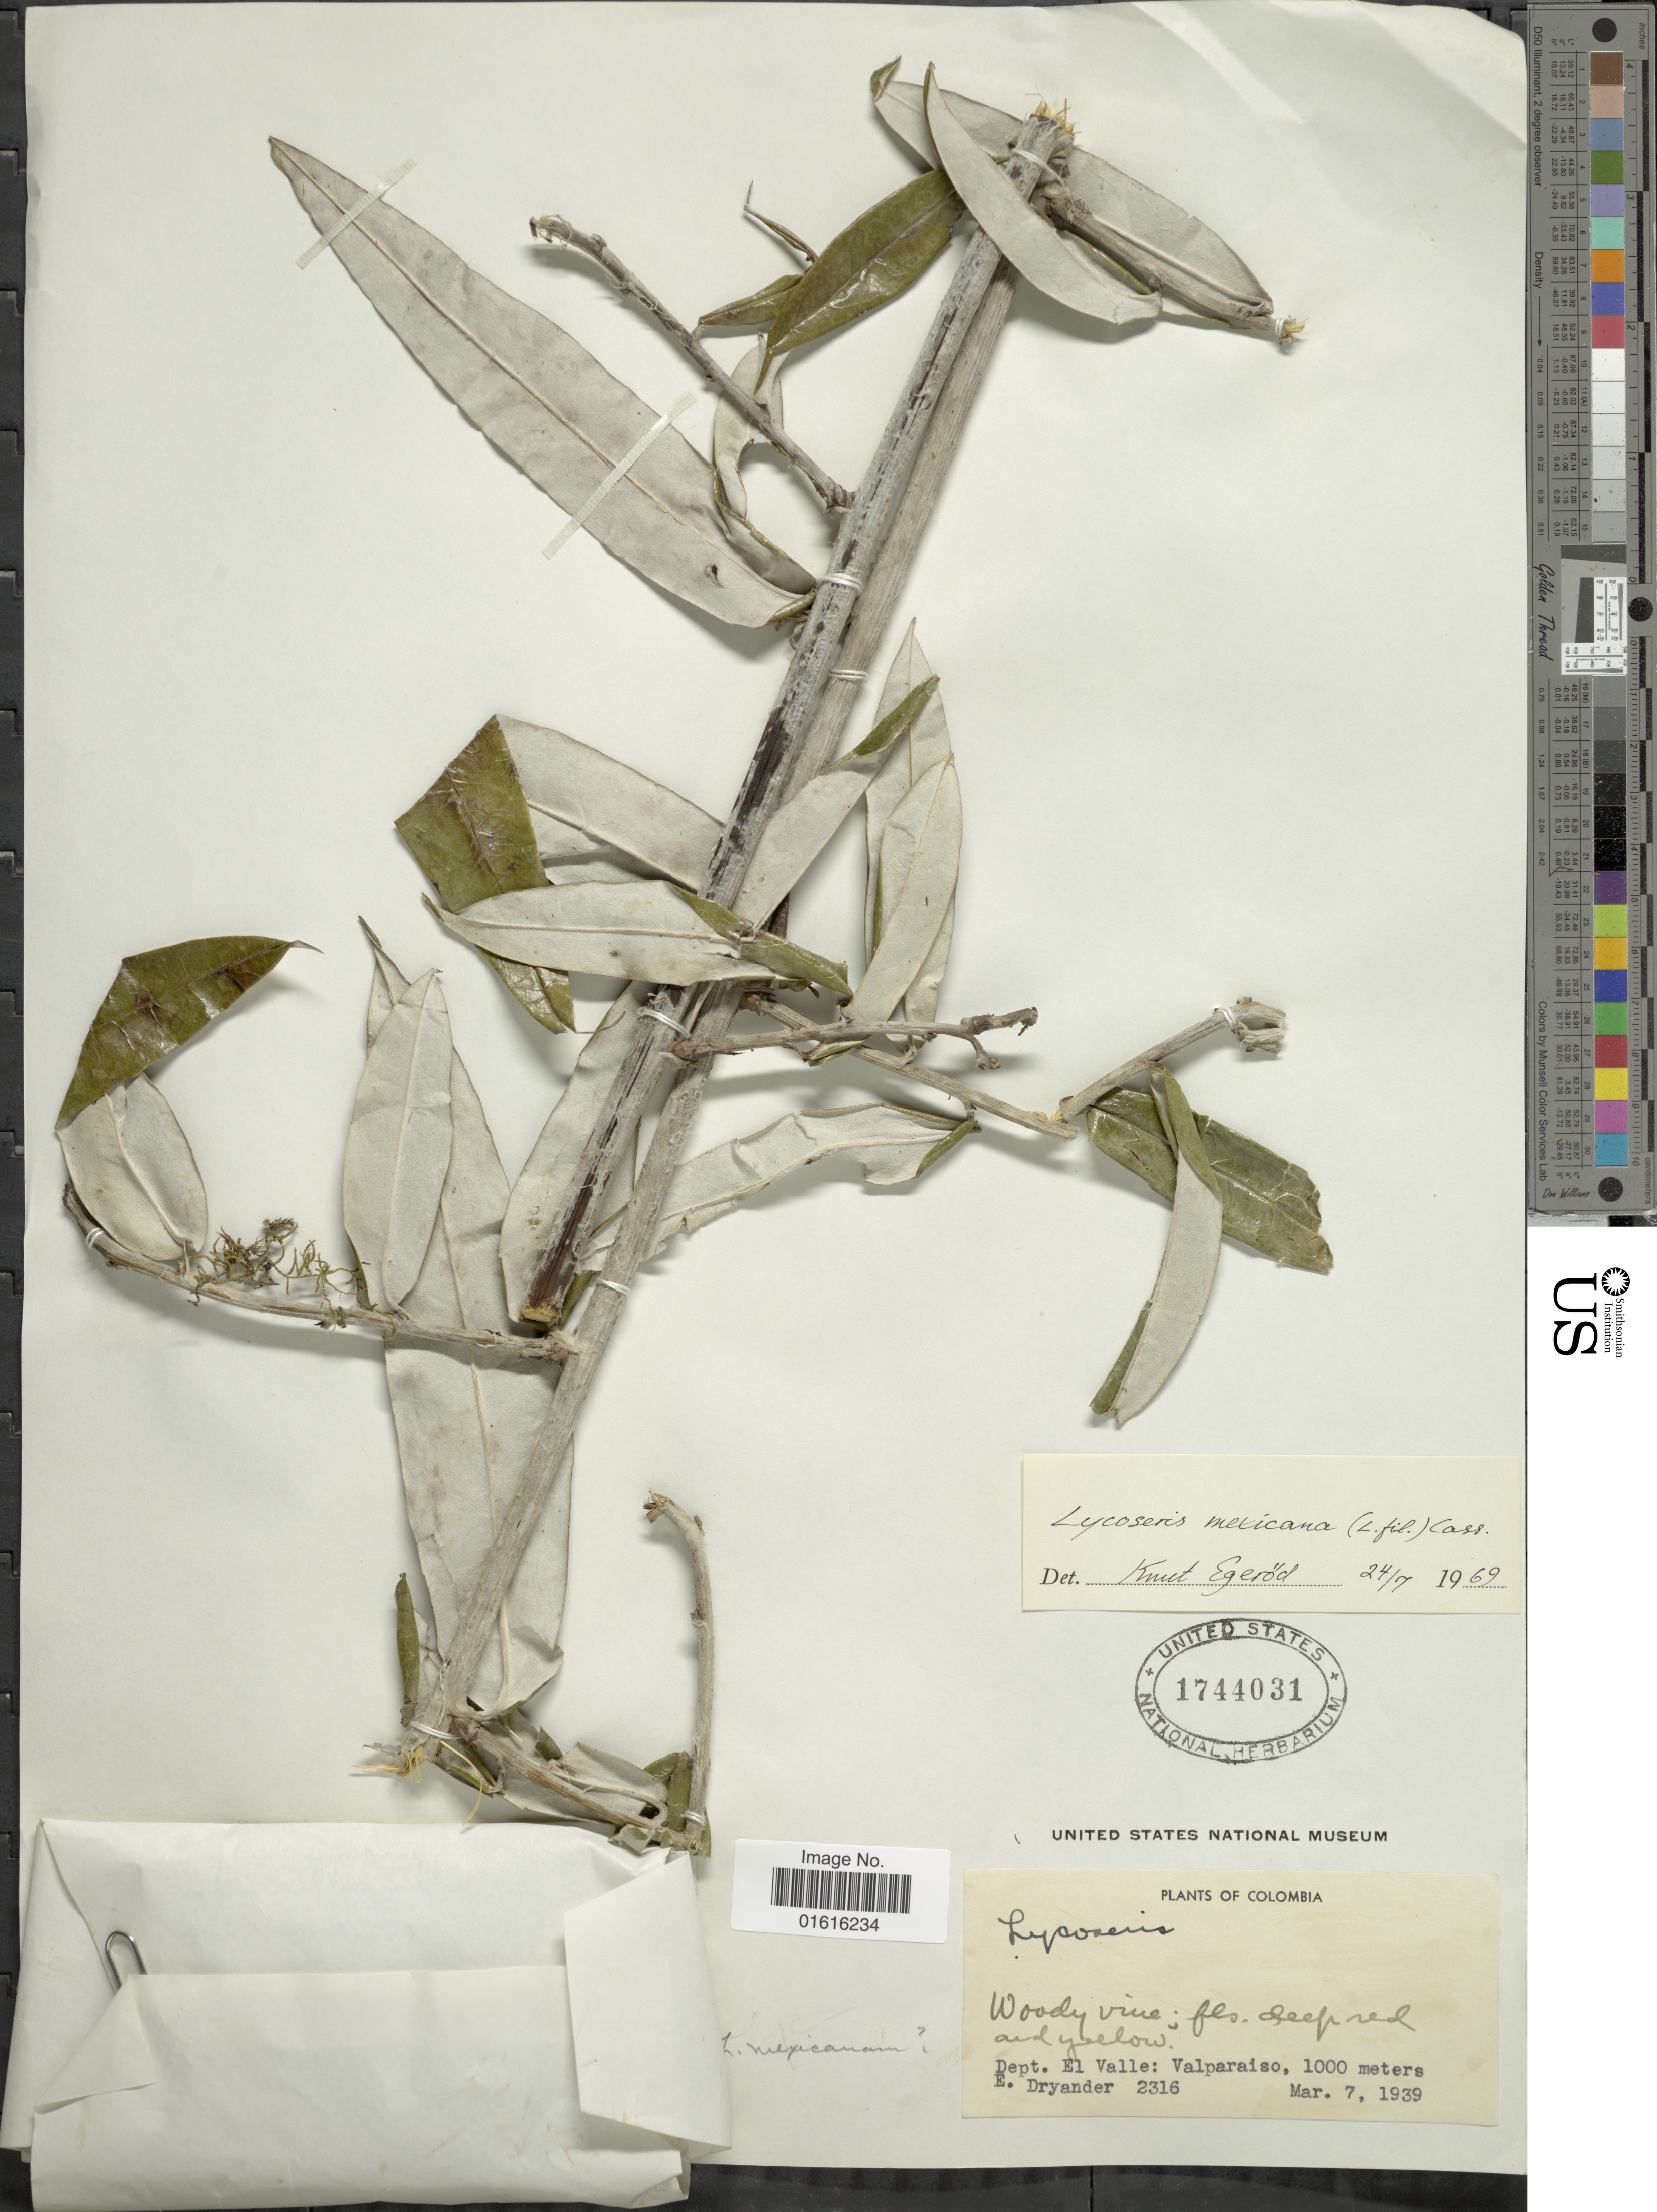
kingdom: Plantae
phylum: Tracheophyta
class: Magnoliopsida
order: Asterales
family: Asteraceae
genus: Lycoseris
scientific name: Lycoseris mexicana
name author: (L. f.) Cass.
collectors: E. Dryander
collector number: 2316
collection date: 1939-03-07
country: Colombia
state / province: Valle del Cauca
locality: Dept. El Valle: Valparaiso.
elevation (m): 1000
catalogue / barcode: US 1744031